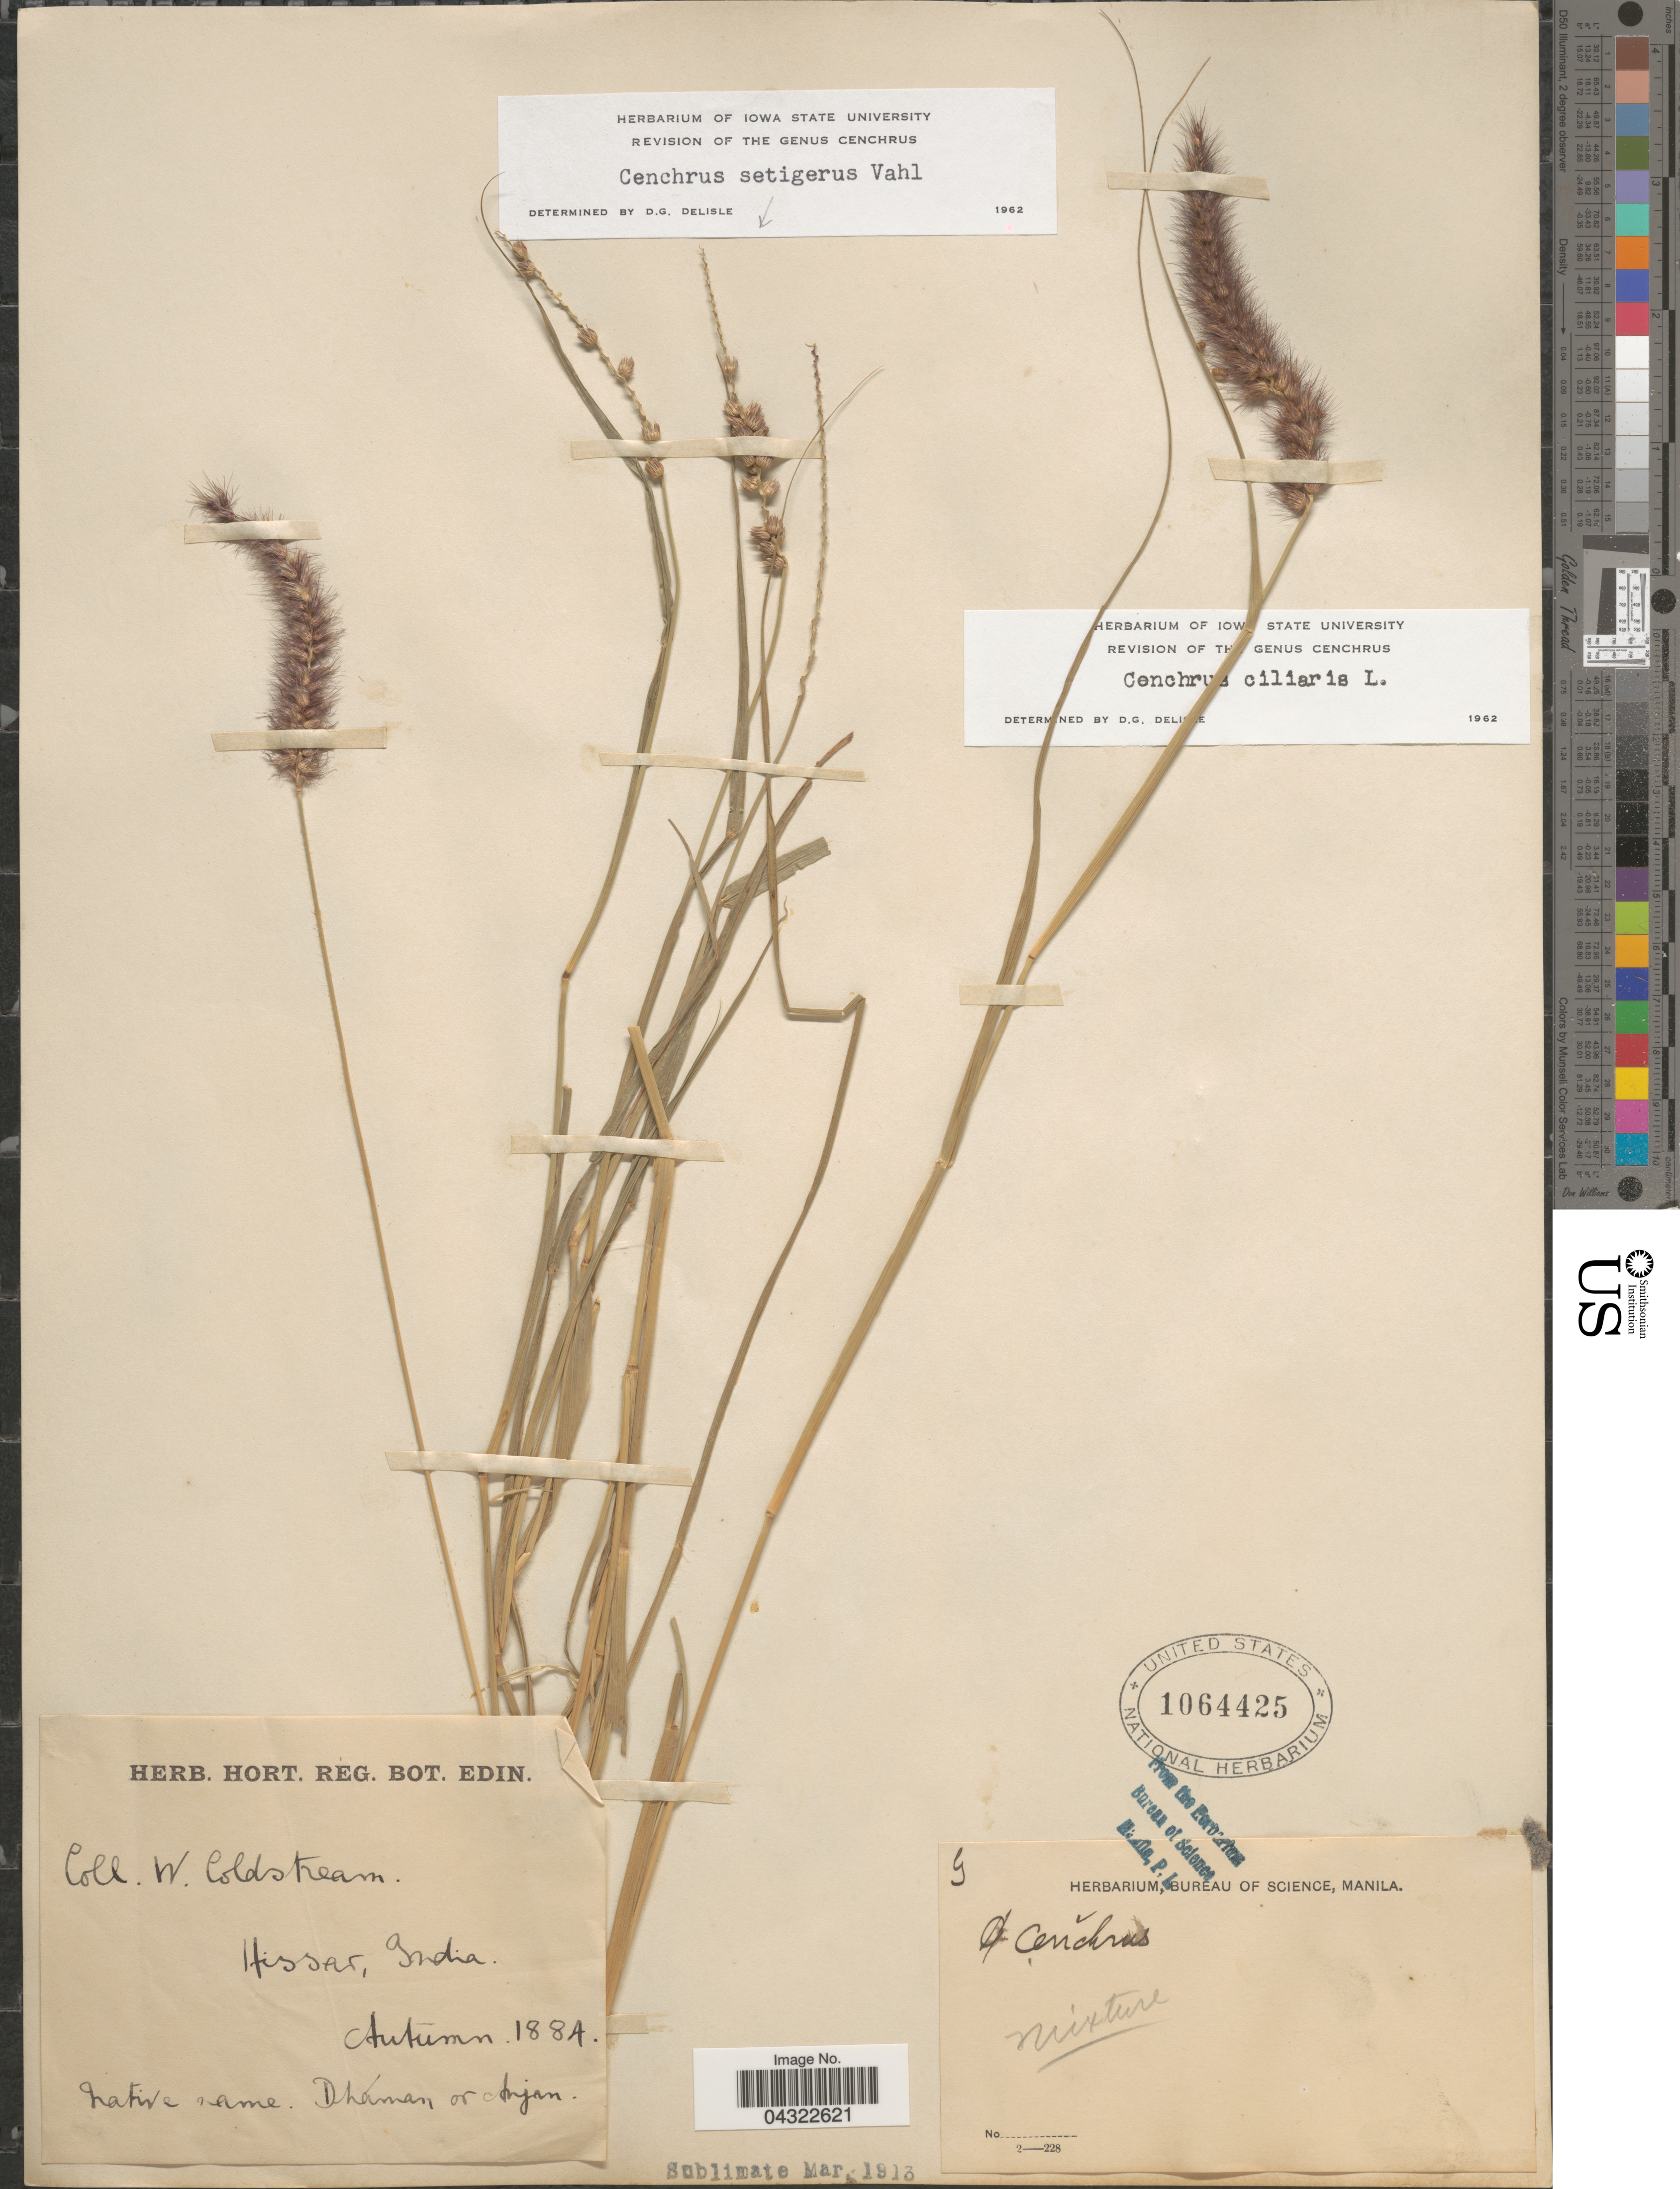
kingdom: Plantae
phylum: Tracheophyta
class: Liliopsida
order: Poales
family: Poaceae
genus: Cenchrus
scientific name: Cenchrus setiger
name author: Vahl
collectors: W. Coldstream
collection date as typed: Autumn 1884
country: India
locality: Hissar.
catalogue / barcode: US 1064425